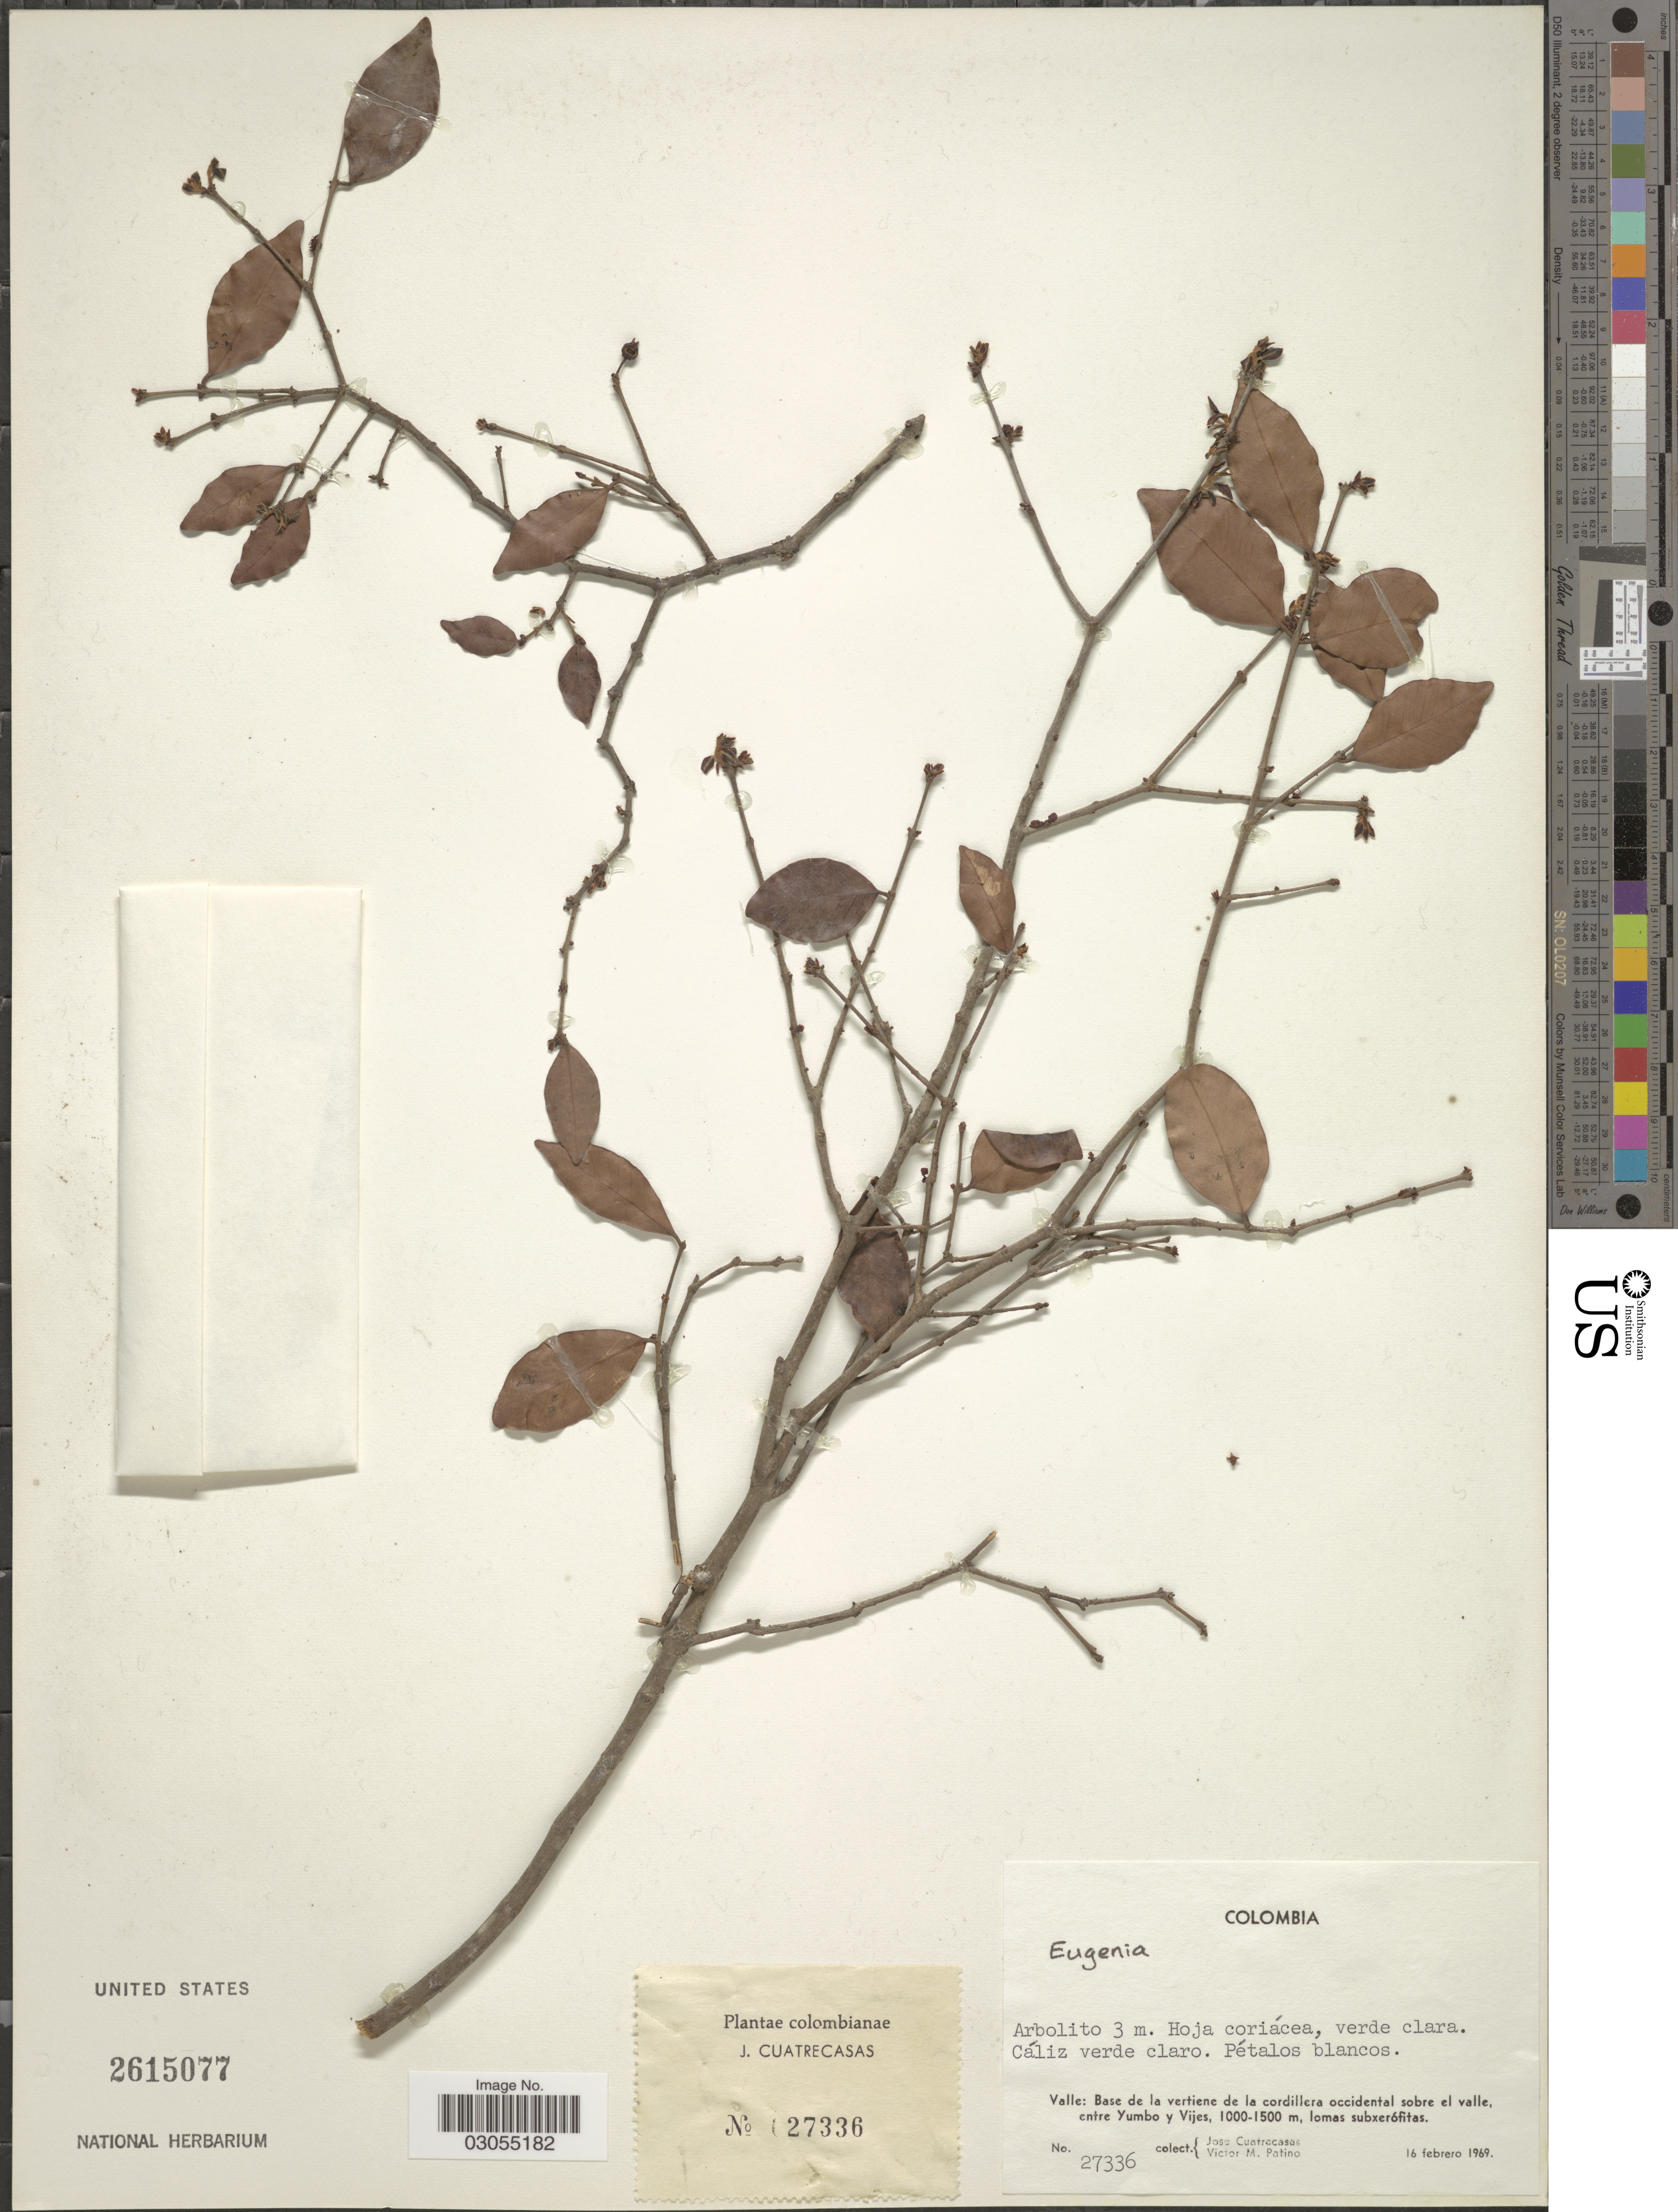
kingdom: Plantae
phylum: Tracheophyta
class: Magnoliopsida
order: Myrtales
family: Myrtaceae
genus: Eugenia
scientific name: Eugenia sp.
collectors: J. Cuatrecasas & V. M. Patiño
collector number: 27336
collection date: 1969-02-16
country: Colombia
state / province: Valle del Cauca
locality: Valle: Base de la vertiene de la cordillera occidental sobre el valle, entre Yumbo y Vijes.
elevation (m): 1000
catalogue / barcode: US 2615077